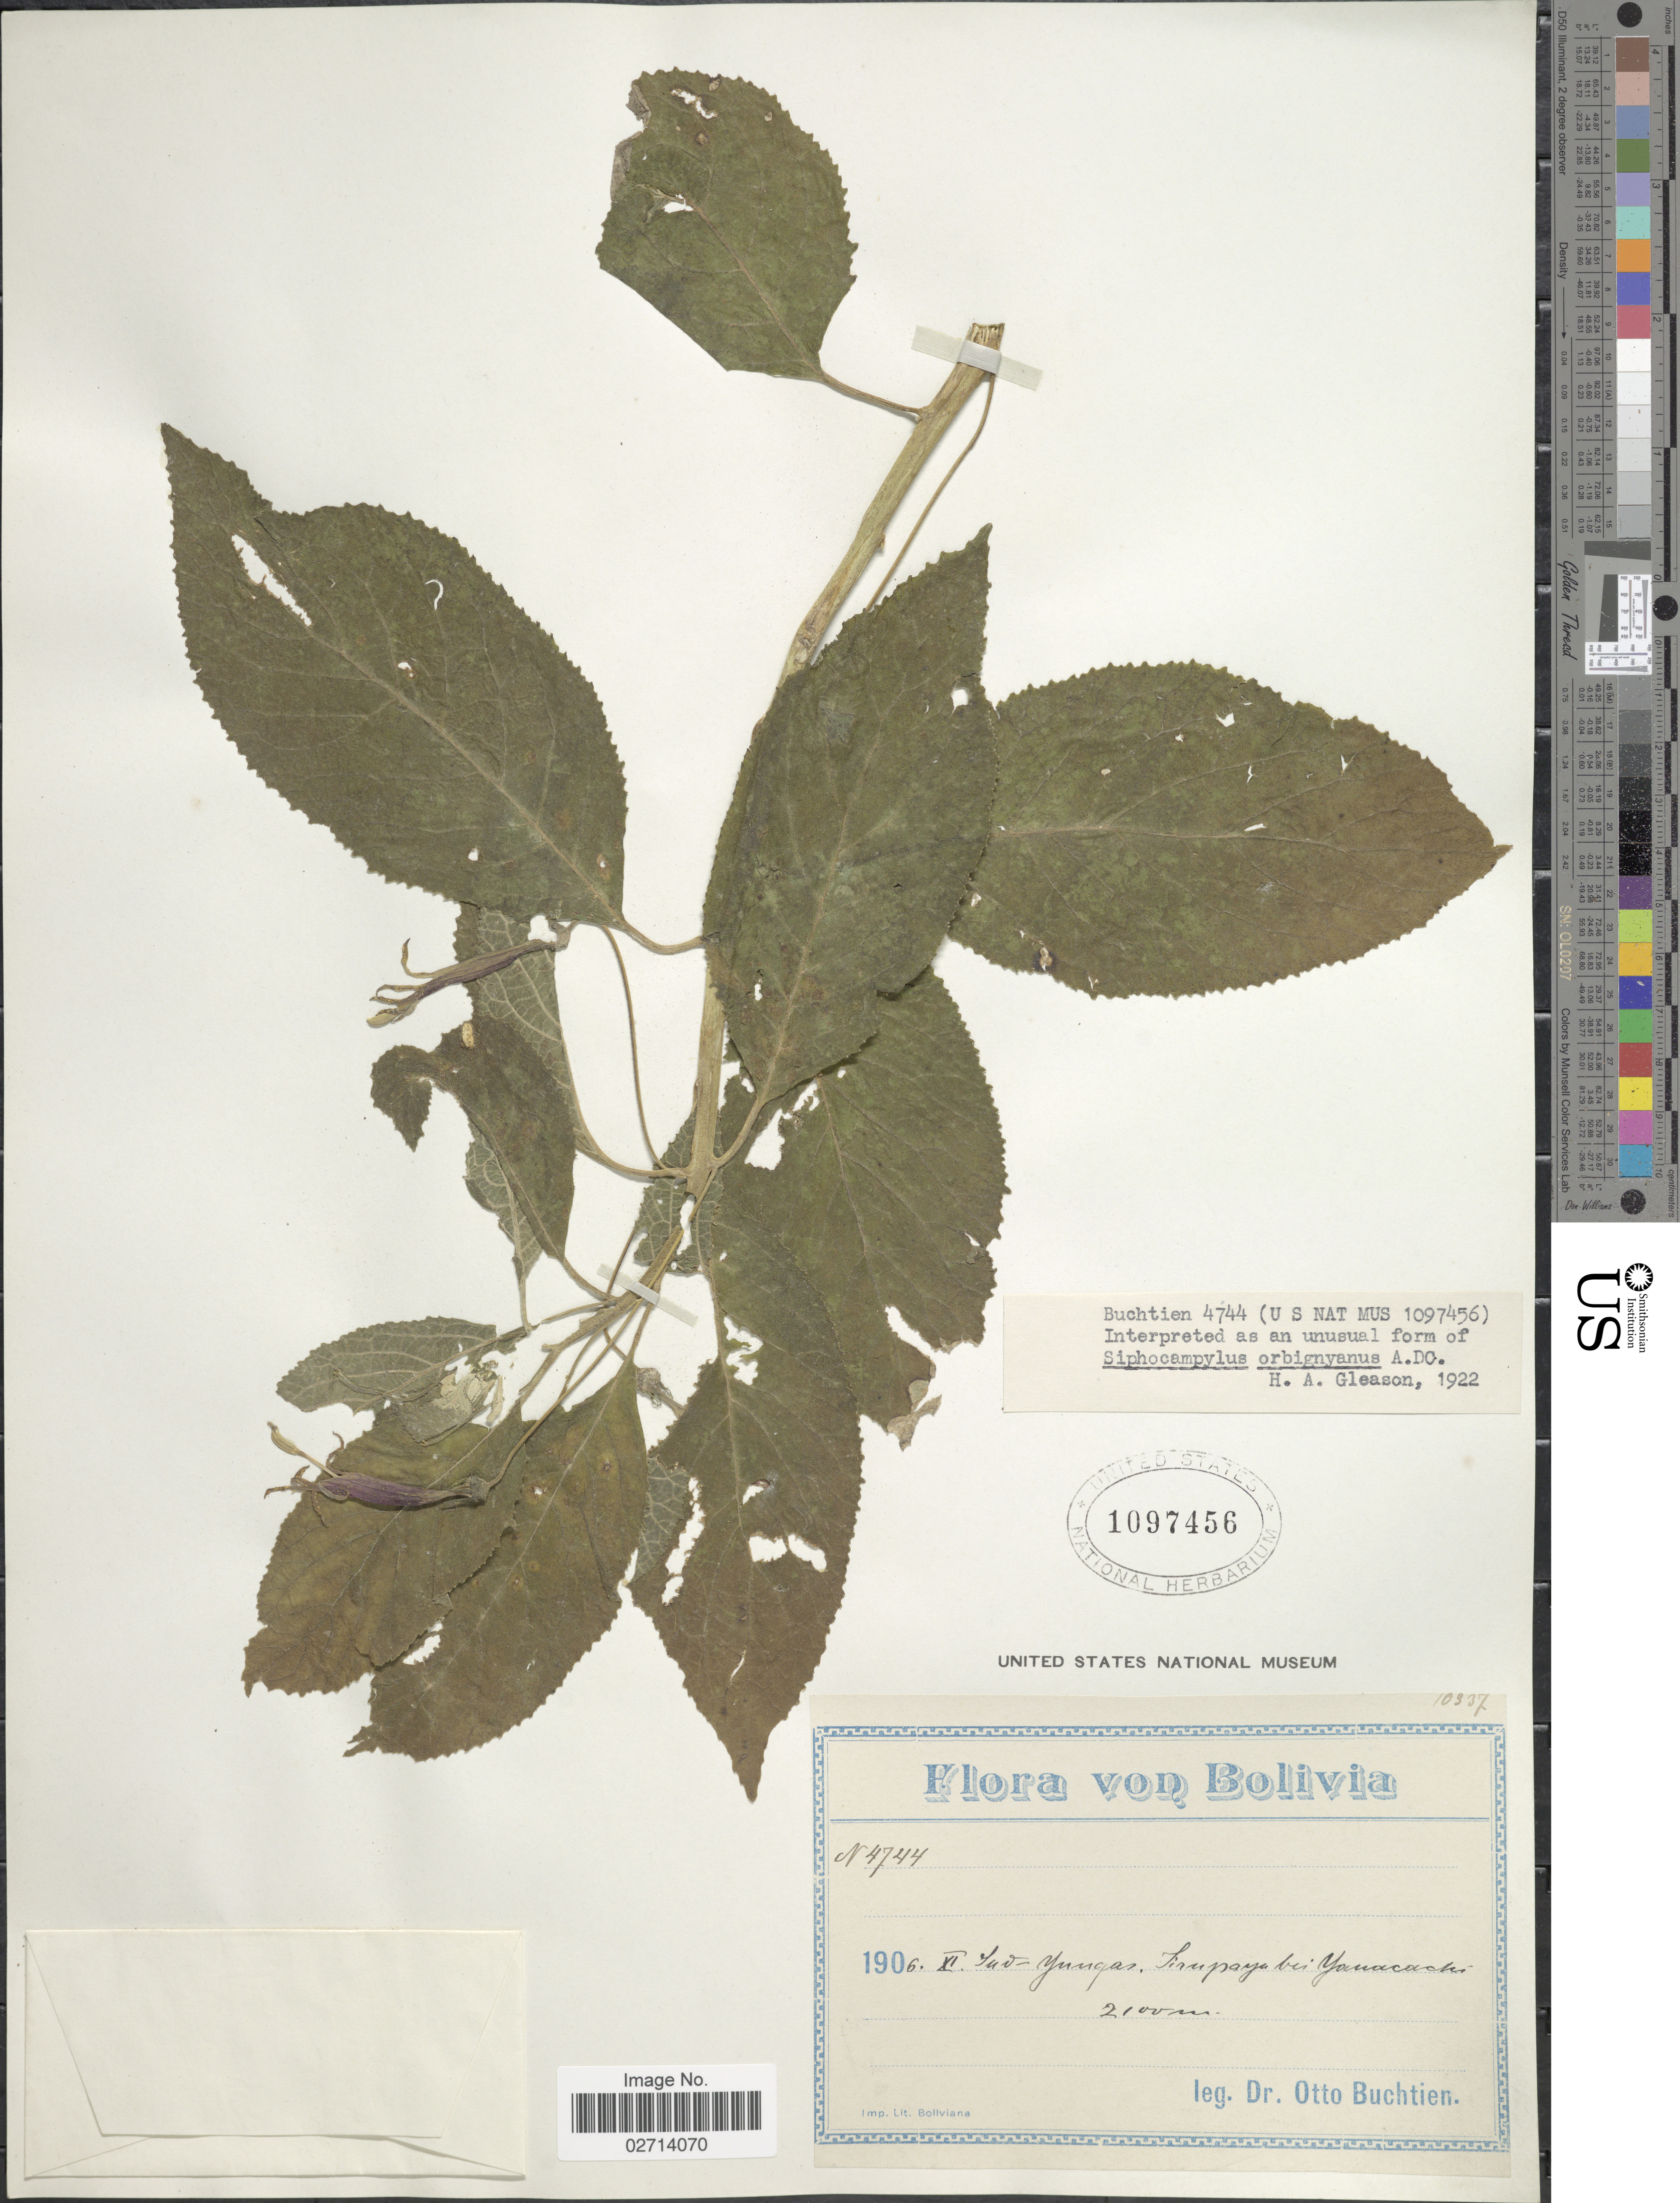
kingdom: Plantae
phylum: Tracheophyta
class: Magnoliopsida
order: Asterales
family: Campanulaceae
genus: Siphocampylus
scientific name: Siphocampylus orbignianus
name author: A. DC.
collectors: O. Buchtien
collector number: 4744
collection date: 1906-11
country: Bolivia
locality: Sud-Yungas. Sirapaya bei Yanacachi.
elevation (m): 2100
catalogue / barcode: US 1097456